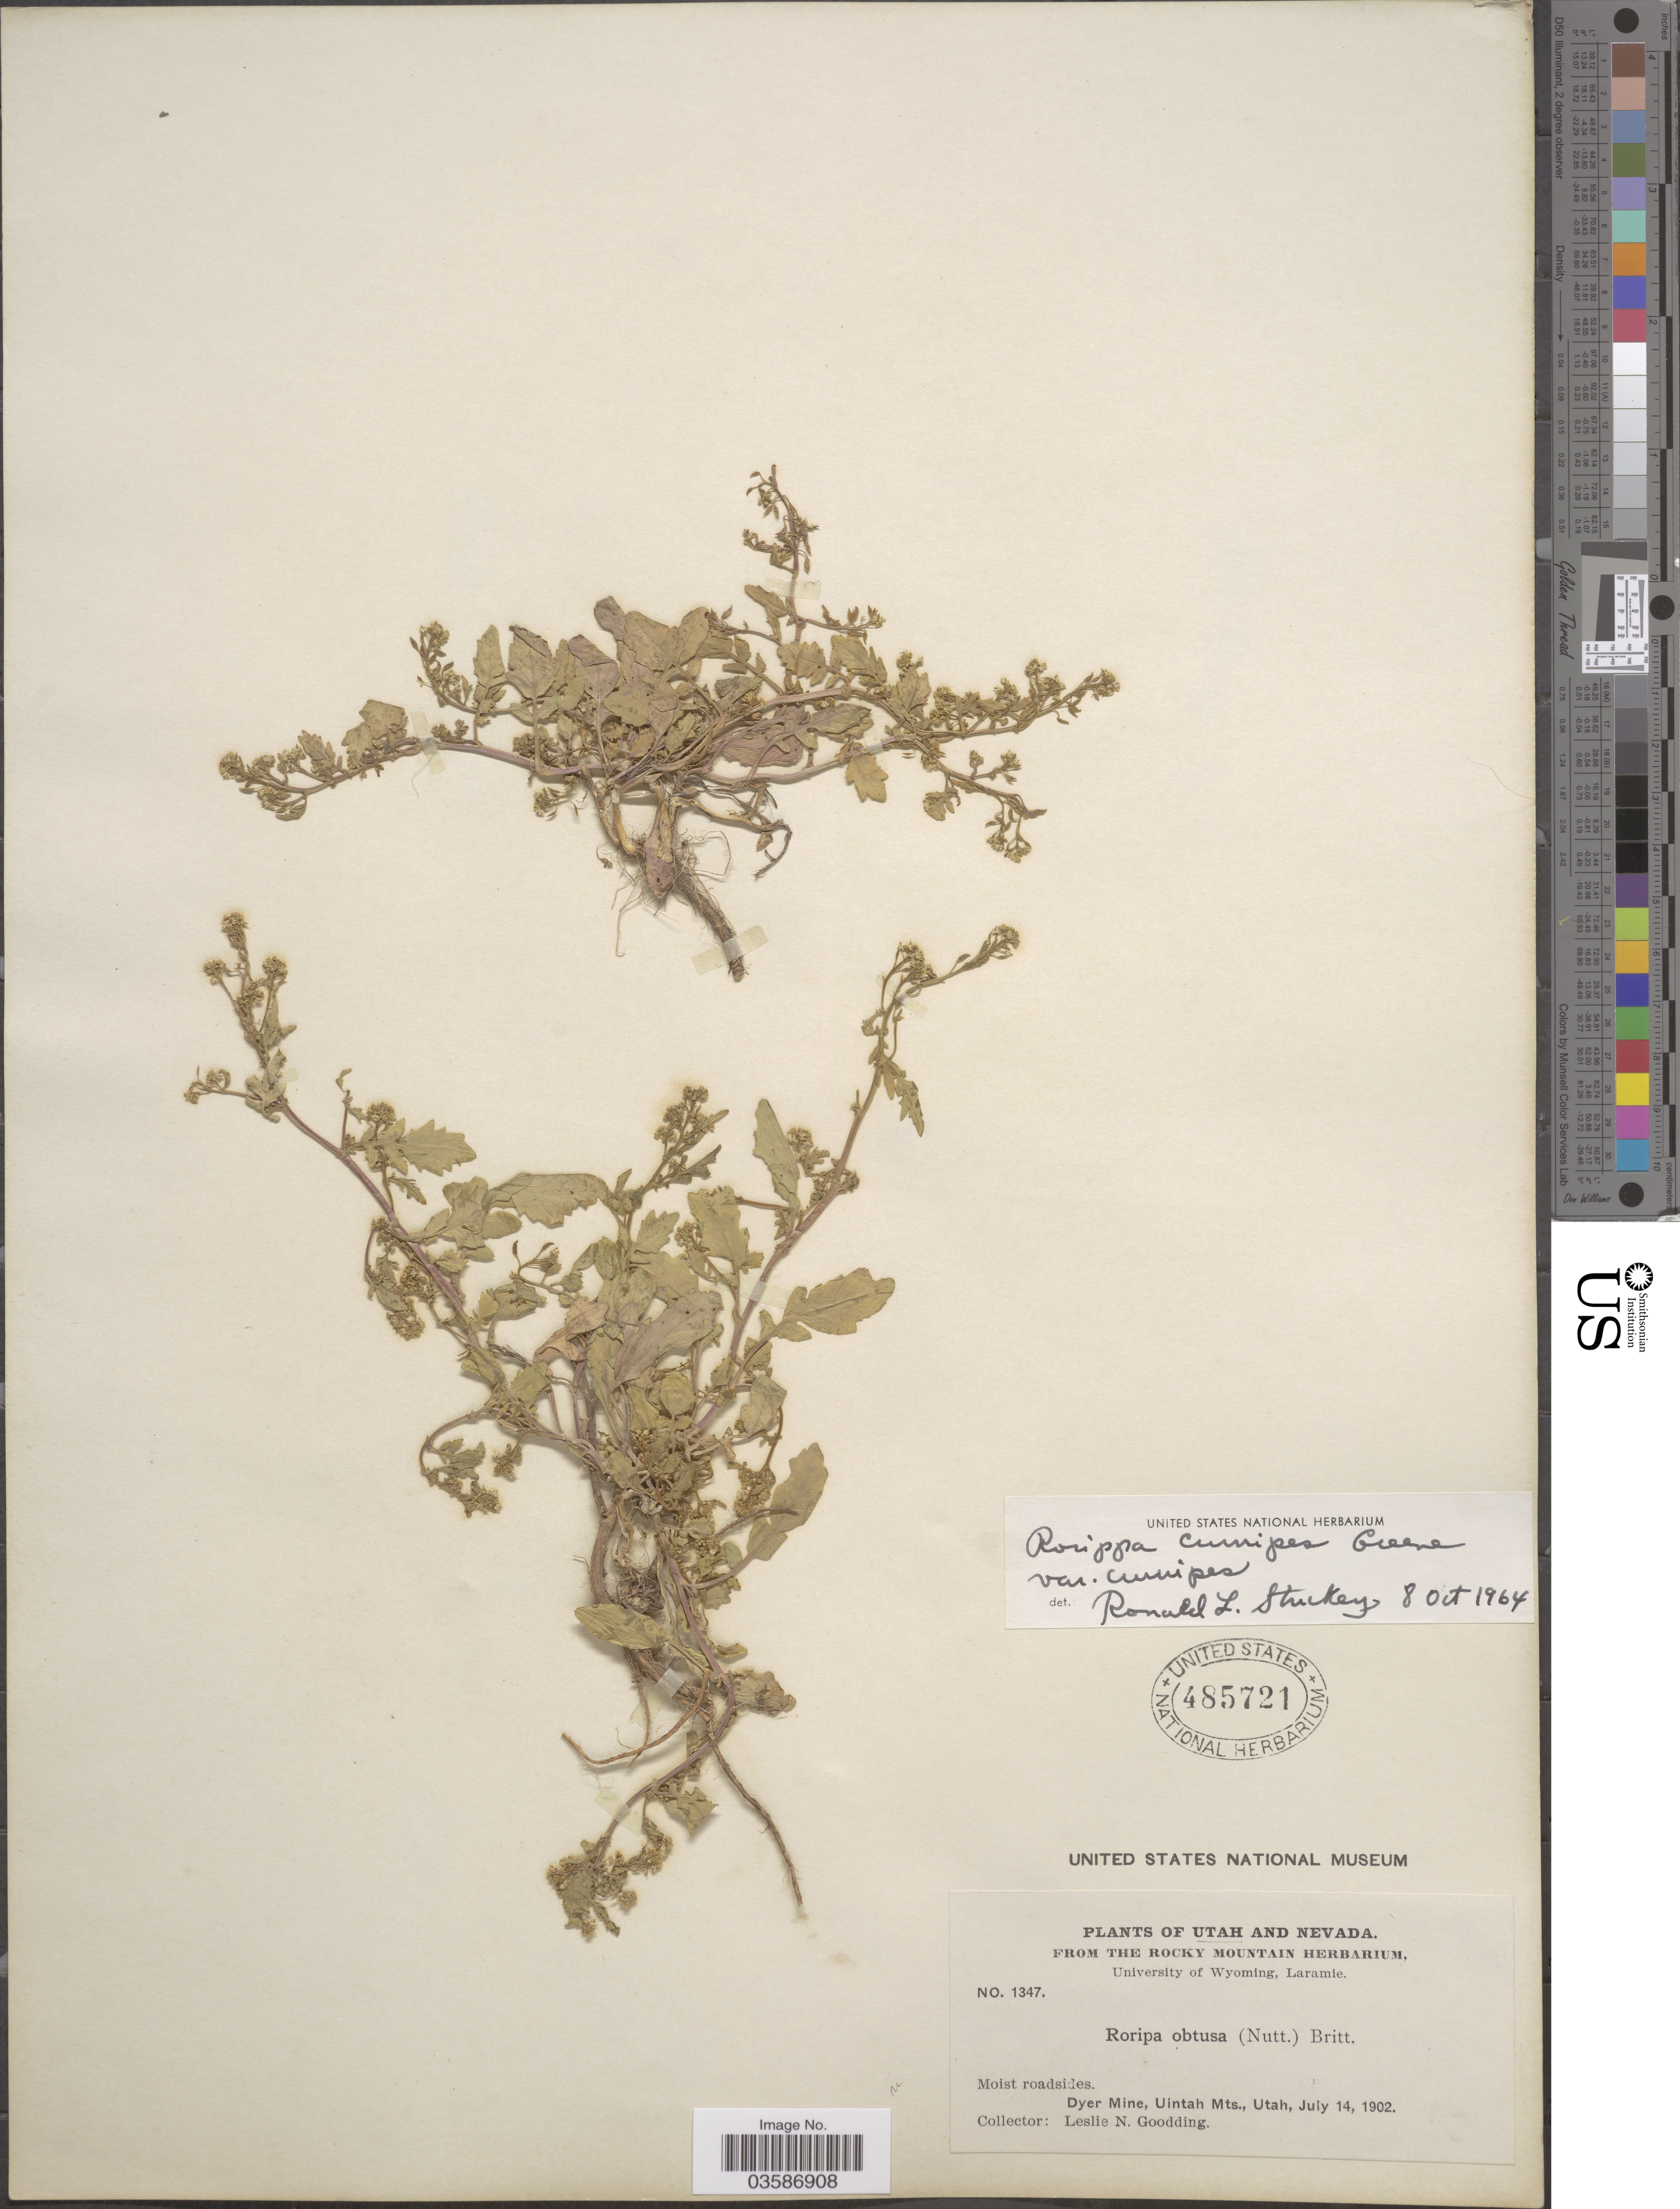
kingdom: Plantae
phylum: Tracheophyta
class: Magnoliopsida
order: Brassicales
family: Brassicaceae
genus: Rorippa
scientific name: Rorippa curvipes var. curvipes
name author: Greene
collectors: L. N. Goodding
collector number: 1347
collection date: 1902-07-14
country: United States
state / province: Utah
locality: Dyer Mine, Uintah Mts.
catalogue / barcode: US 485721